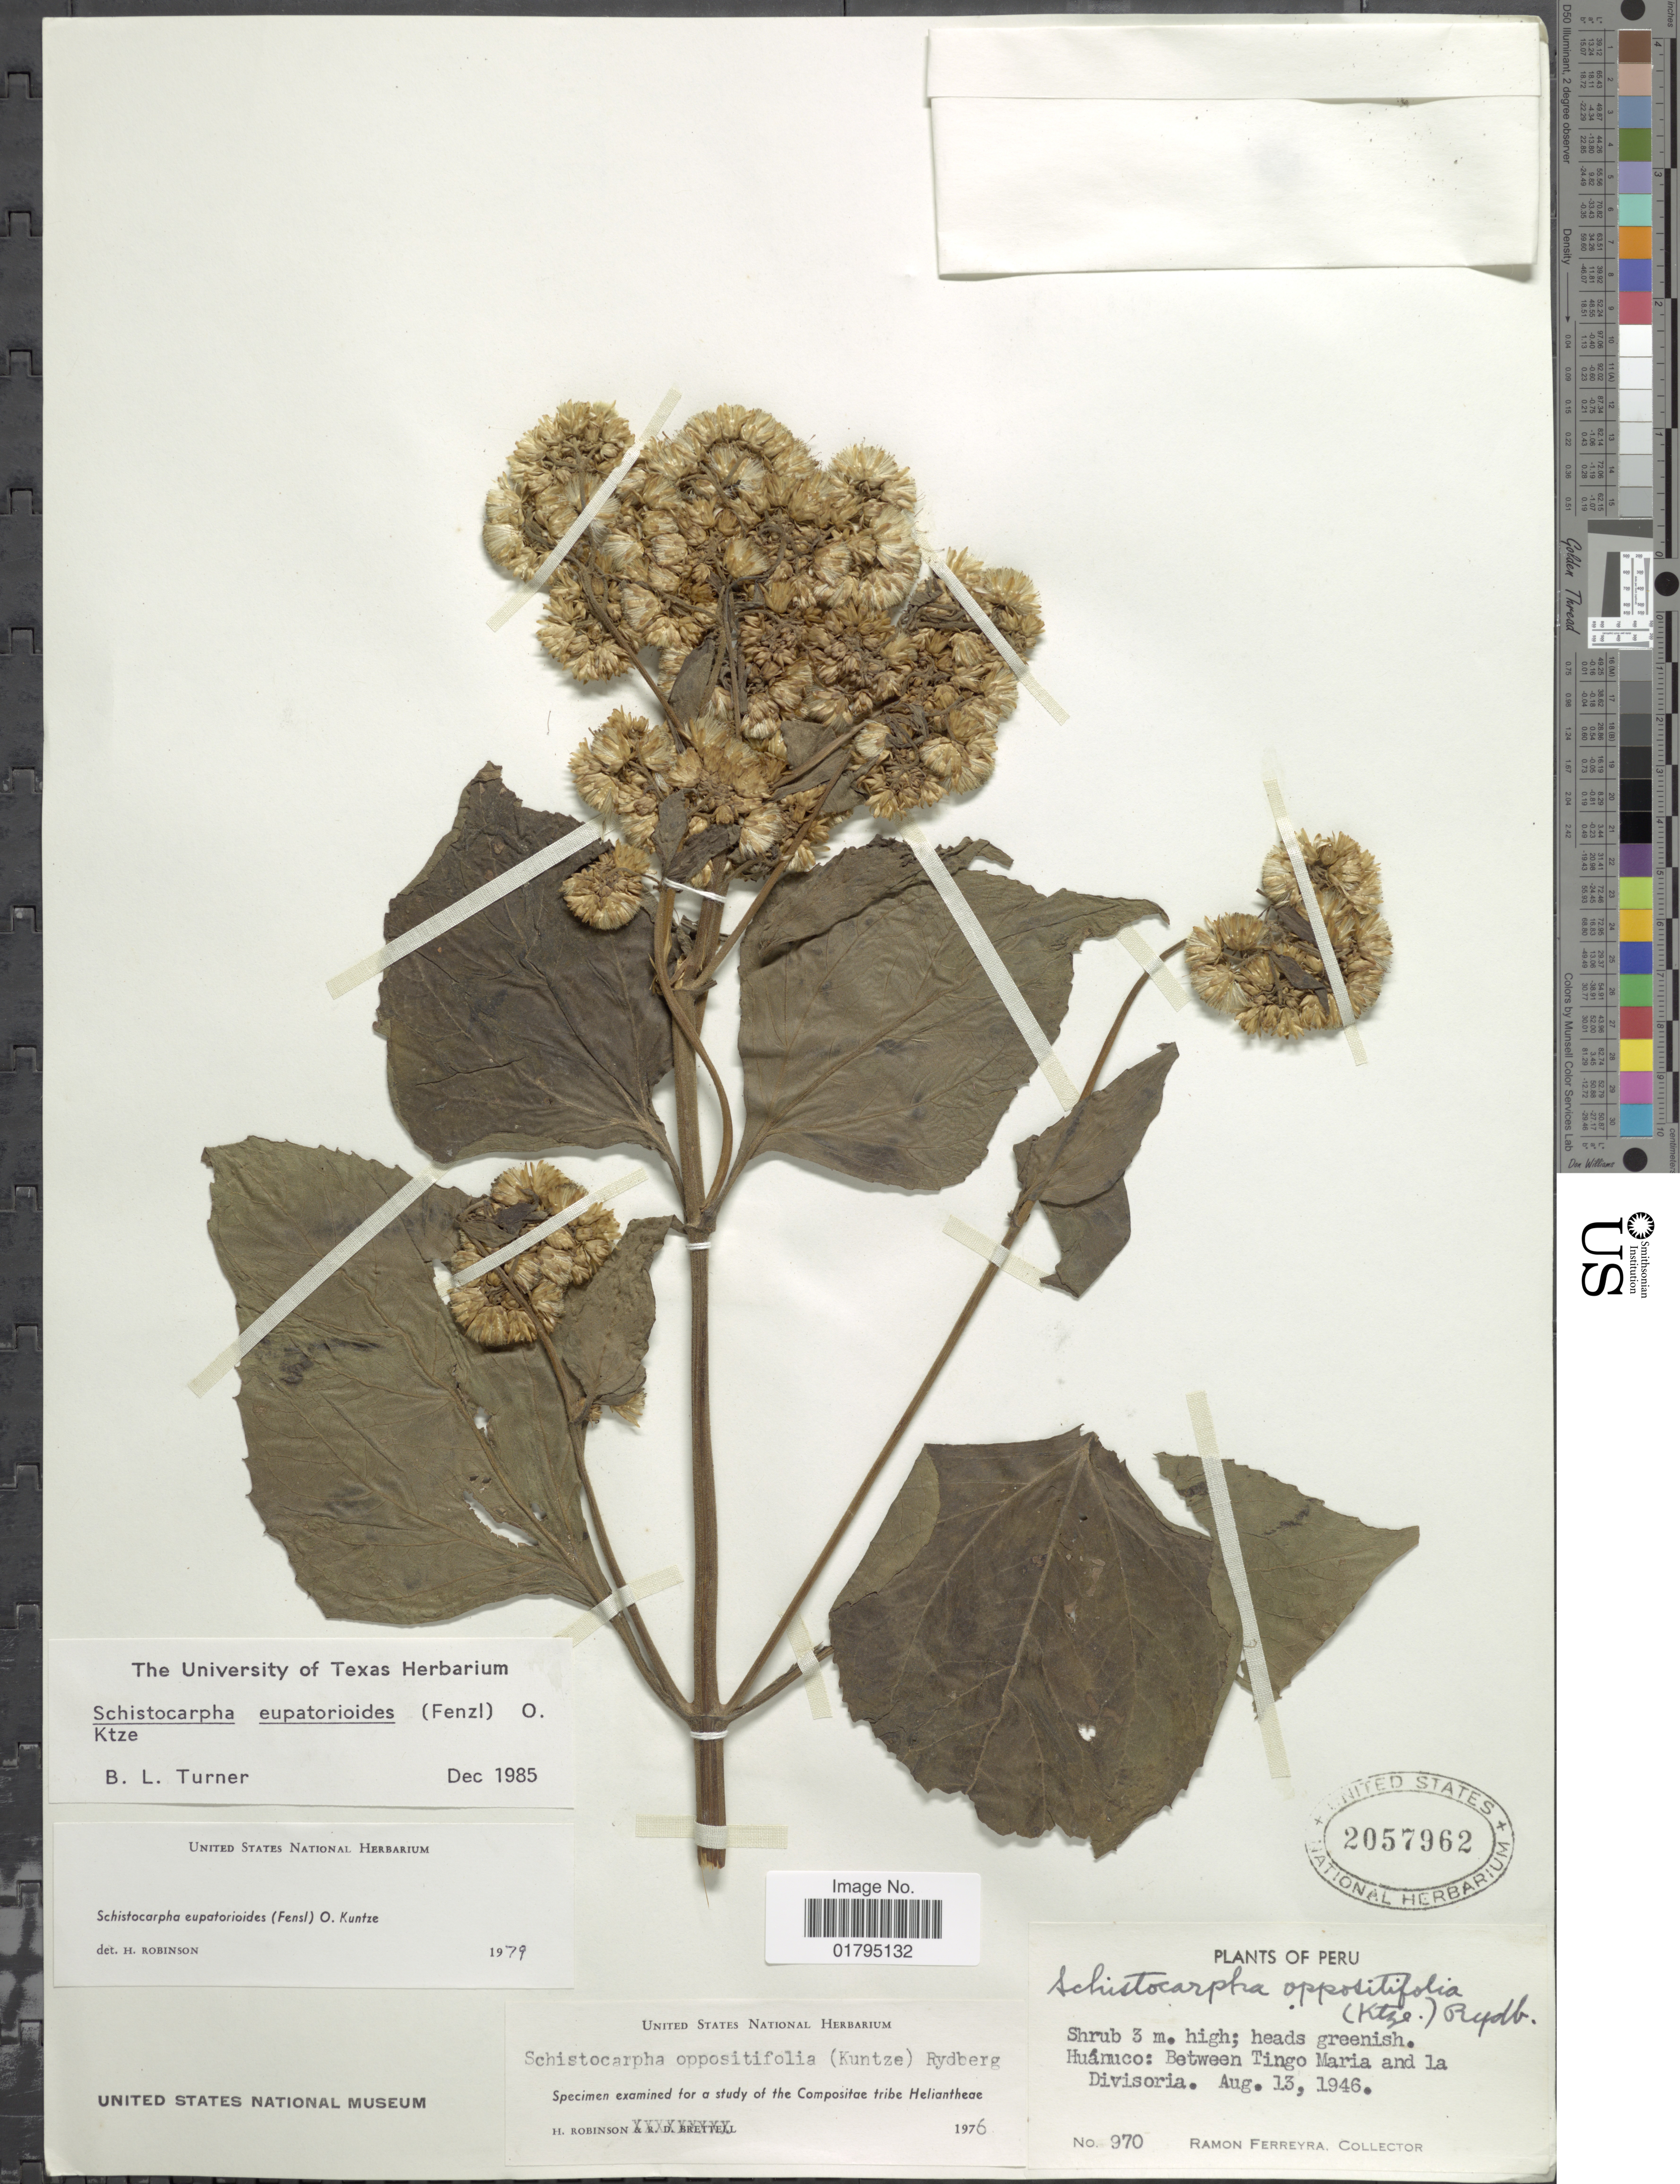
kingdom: Plantae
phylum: Tracheophyta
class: Magnoliopsida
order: Asterales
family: Asteraceae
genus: Schistocarpha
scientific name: Schistocarpha eupatorioides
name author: (Fenzl) Kuntze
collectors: R. A. Ferreyra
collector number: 970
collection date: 1946-08-13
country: Peru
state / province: Huánuco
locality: Huanuco: Between Tingo Maria and la Divisoria.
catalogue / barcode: US 2057962